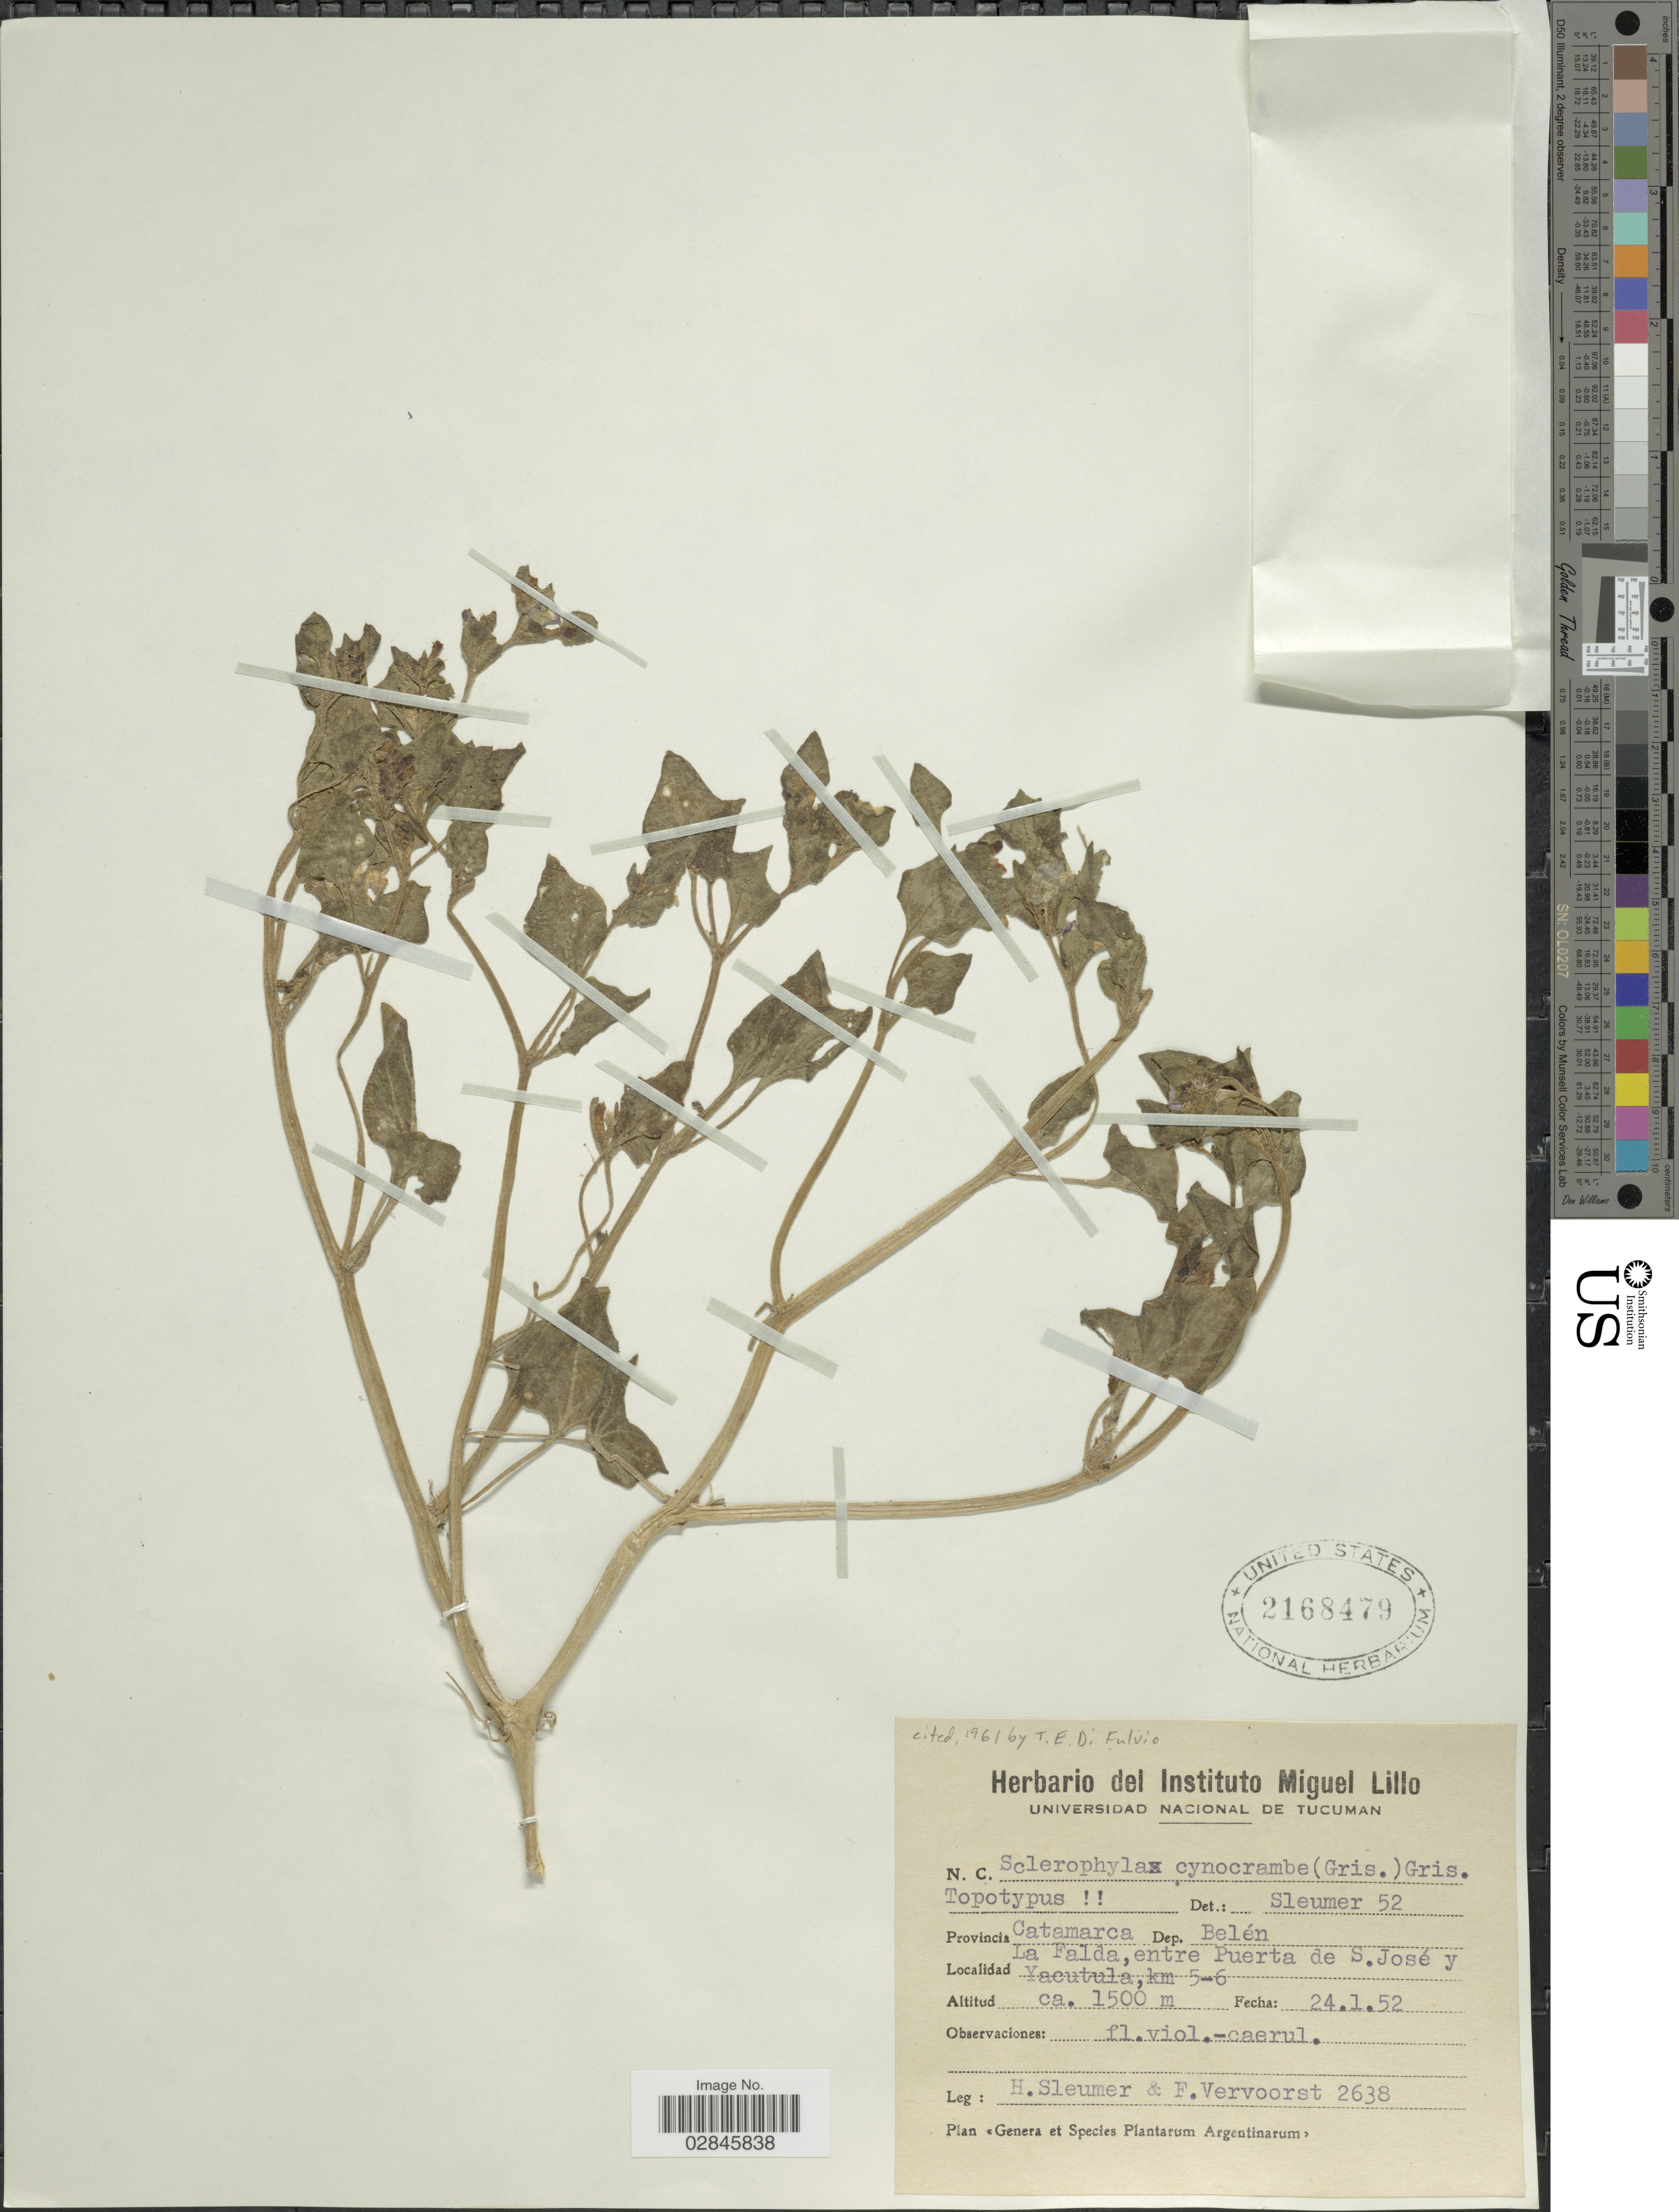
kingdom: Plantae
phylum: Tracheophyta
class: Magnoliopsida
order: Solanales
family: Solanaceae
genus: Sclerophylax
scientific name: Sclerophylax cynocrambe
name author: (Griseb.) Griseb.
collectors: H. O. Sleumer & F. Vervoorst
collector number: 2638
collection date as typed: Transcribed d/m/y: 24/1/52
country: Argentina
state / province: Catamarca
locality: Dep. Belén. La Falda, entre Puerta de S. José y Yacutula, km 5-6.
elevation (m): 1500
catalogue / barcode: US 2168479